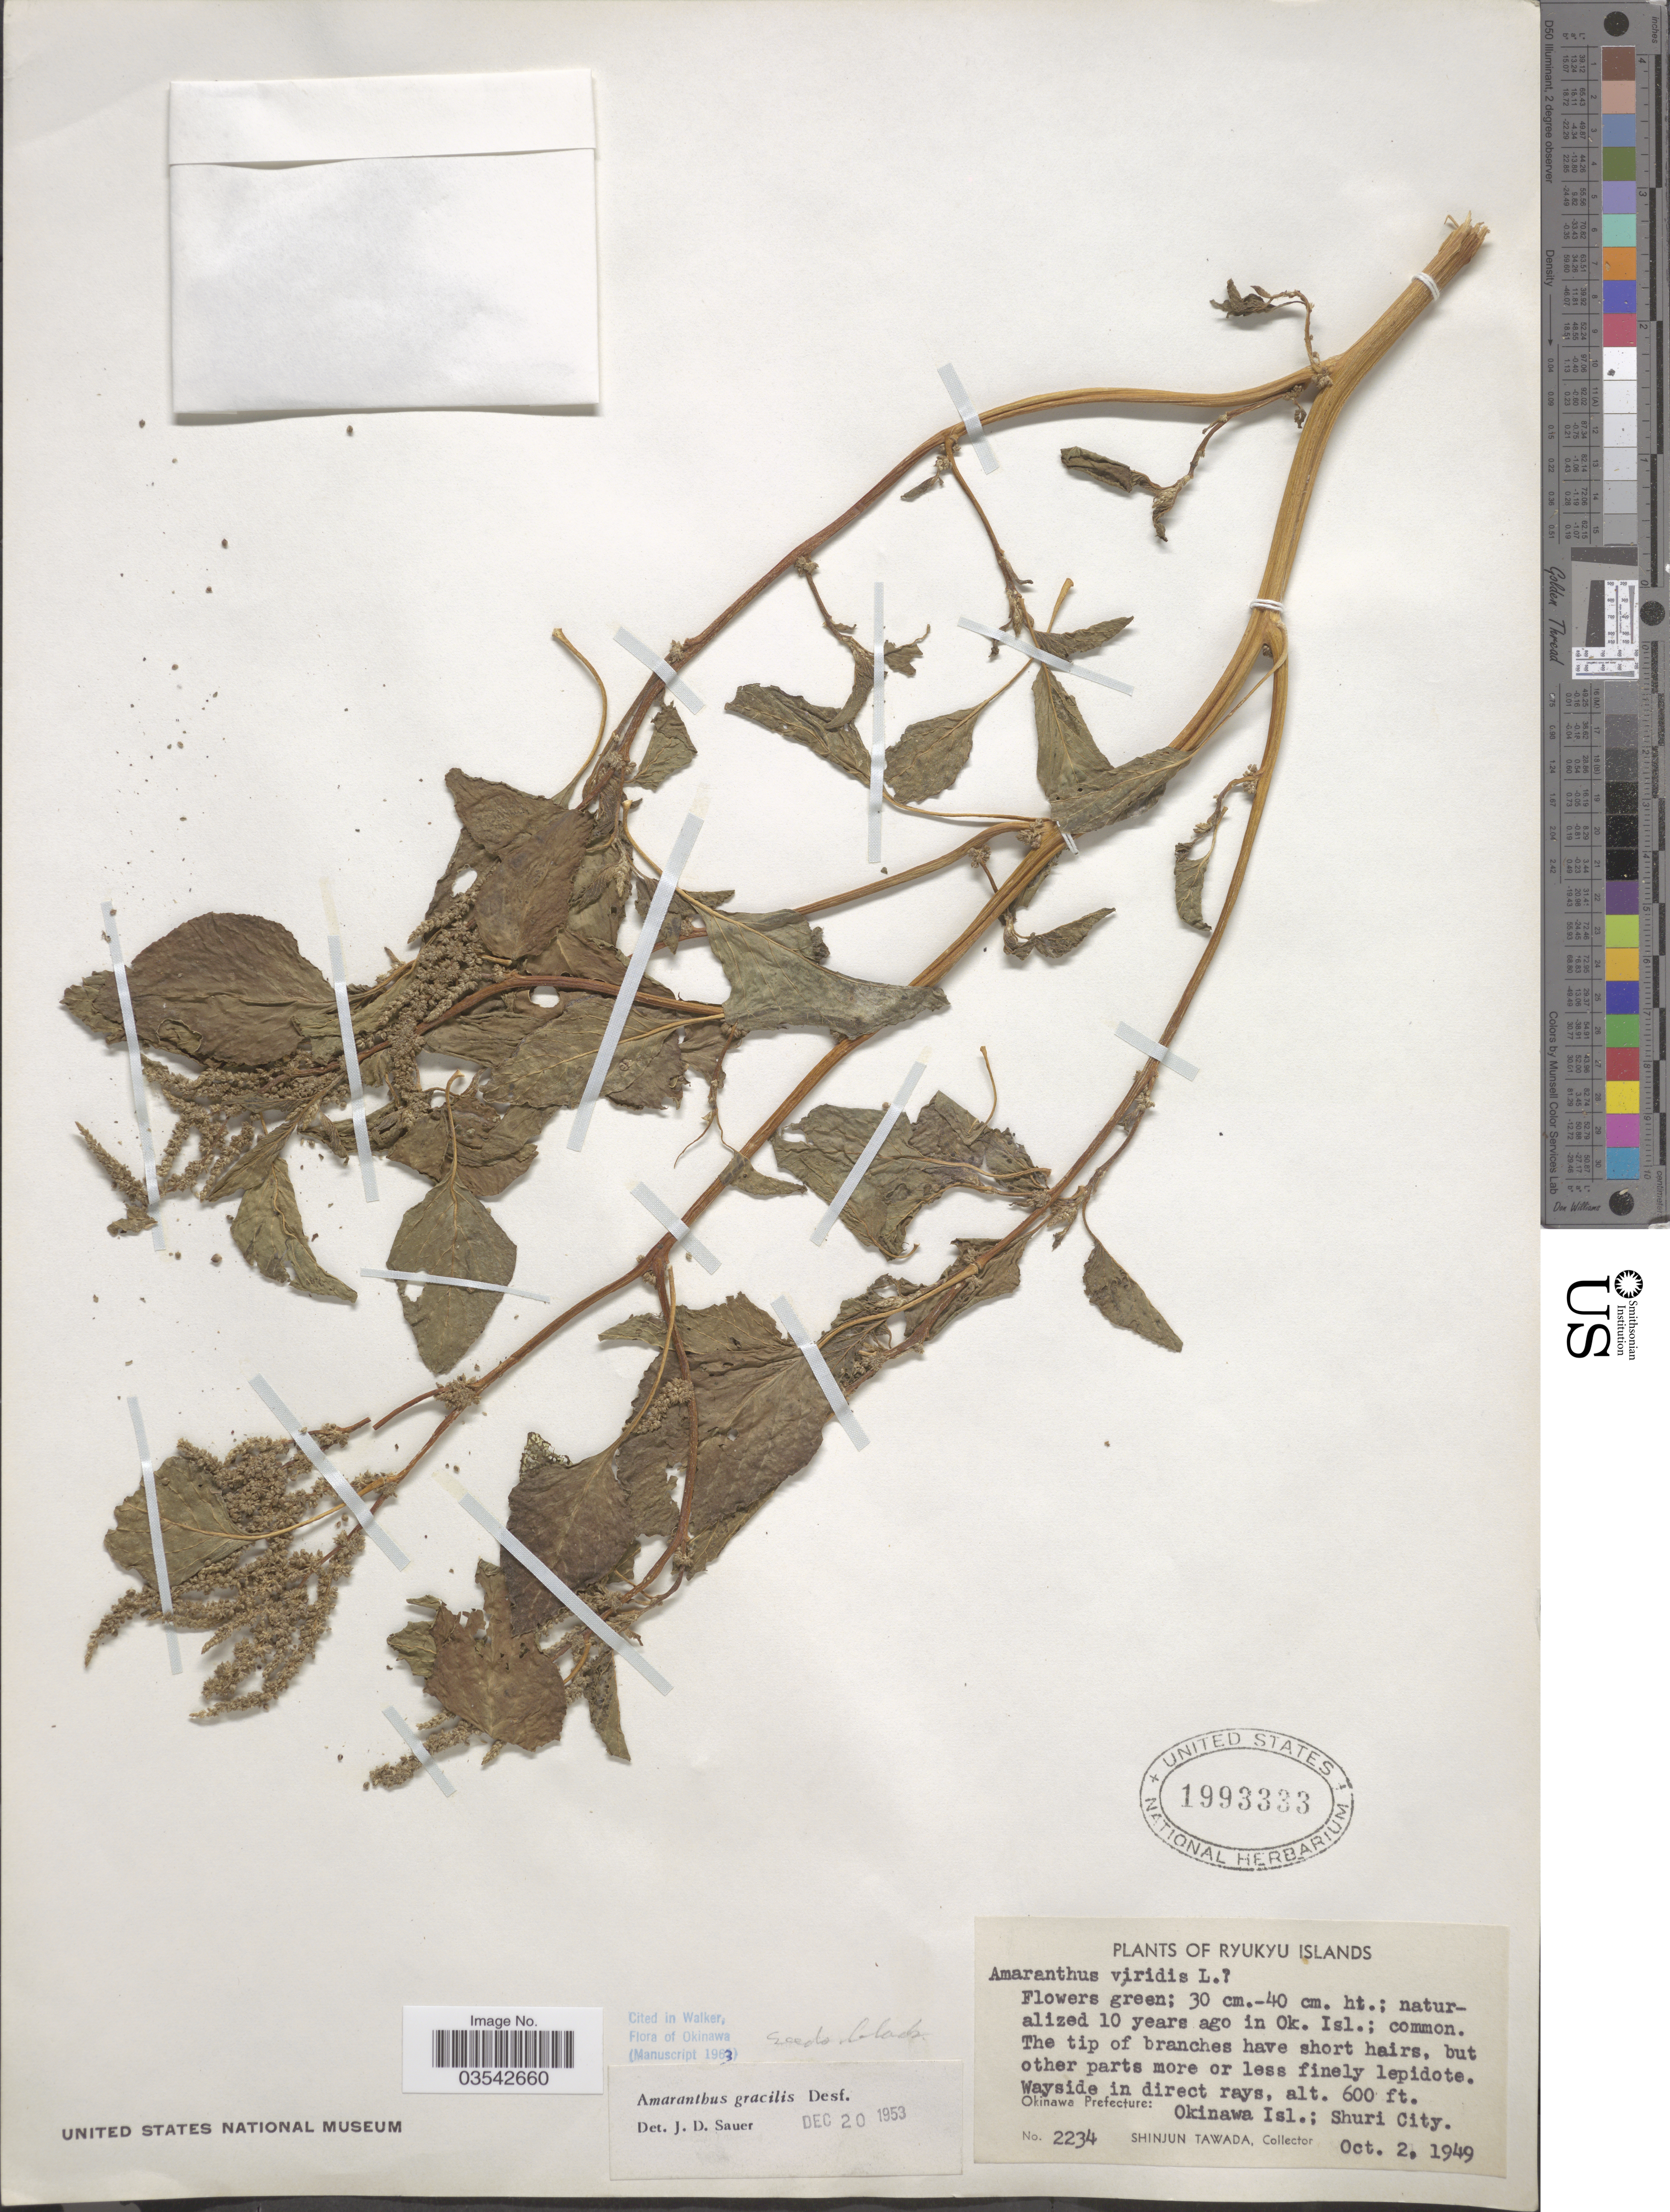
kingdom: Plantae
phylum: Tracheophyta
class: Magnoliopsida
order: Caryophyllales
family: Amaranthaceae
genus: Amaranthus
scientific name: Amaranthus viridis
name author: L.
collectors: S. Tawada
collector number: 2234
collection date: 1949-10-02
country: Japan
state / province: Okinawa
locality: Ryukyu Islands. Okinawa Prefecture: Okinawa Isl.; Shuri City.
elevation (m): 183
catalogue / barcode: US 1993333